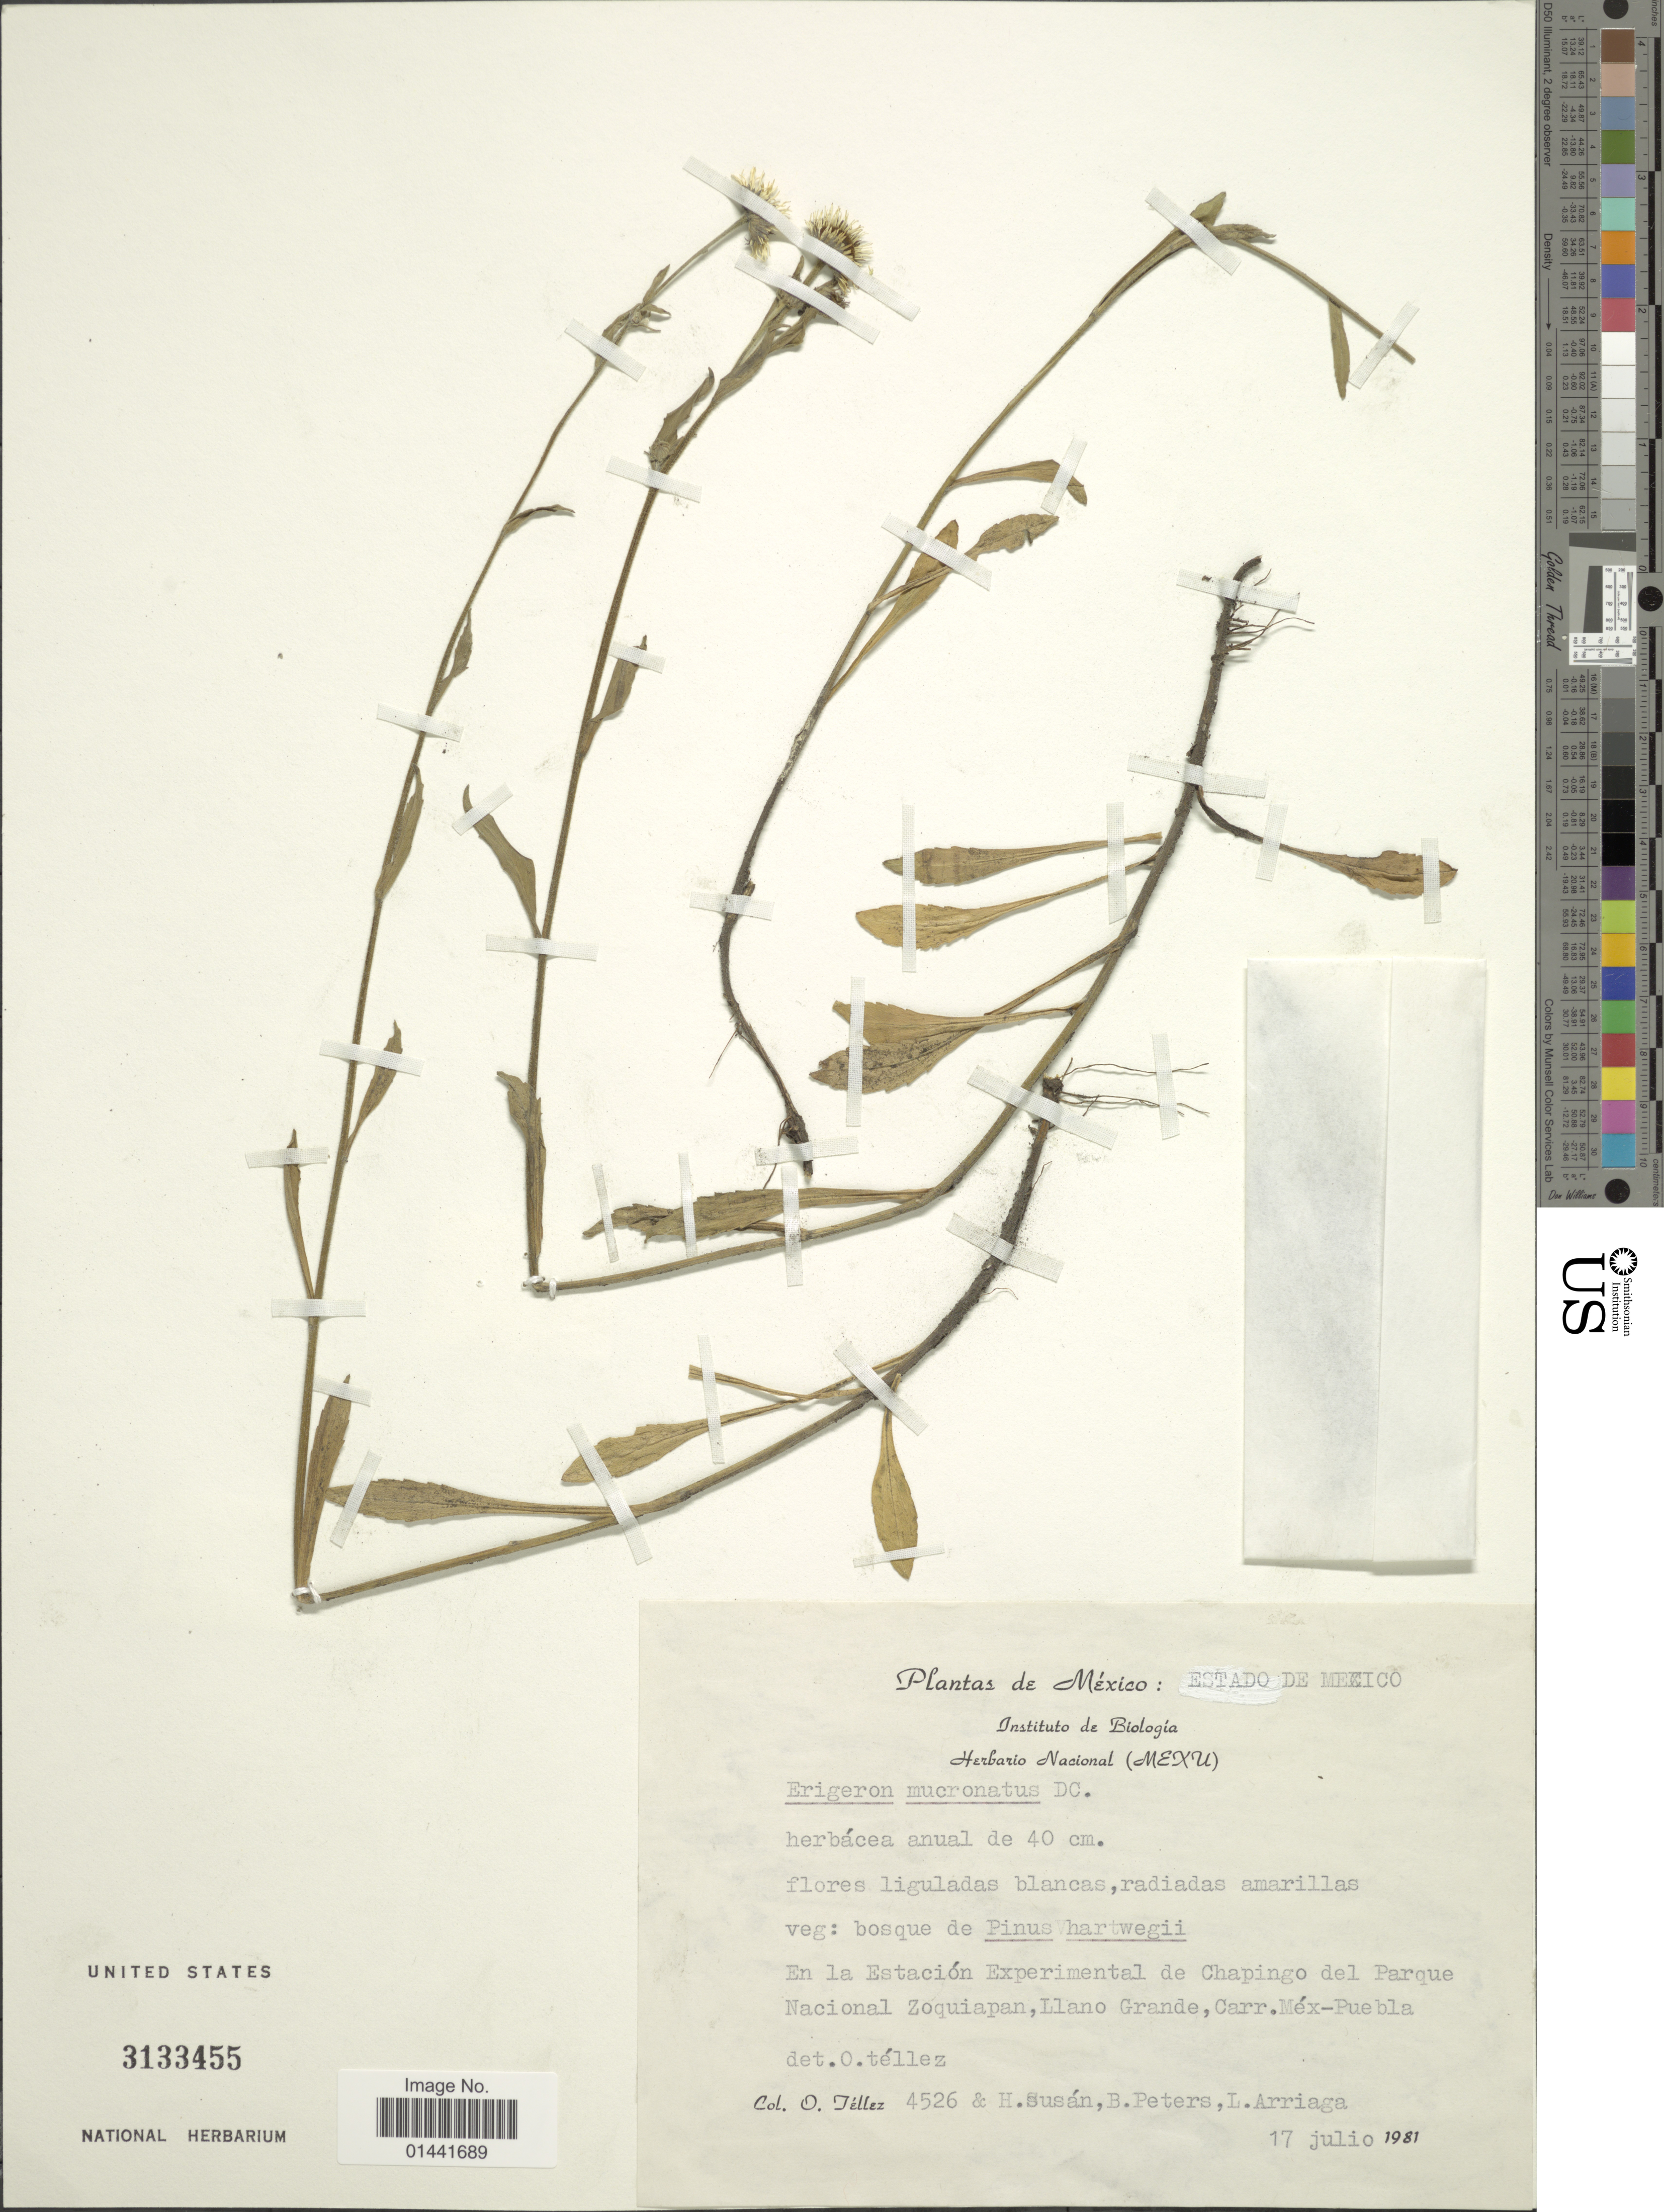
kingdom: Plantae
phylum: Tracheophyta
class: Magnoliopsida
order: Asterales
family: Asteraceae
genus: Erigeron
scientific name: Erigeron mucronatus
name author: DC.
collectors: O. Tellez, H. Susán, B. Peters & L. Arriaga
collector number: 4526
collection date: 1981-07-17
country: Mexico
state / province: Puebla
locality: En la Estación Experimental de Chapingo del Parque Nacional Zoquiapan, Llano Grande, Car..Méx-Puebla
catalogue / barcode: US 3133455